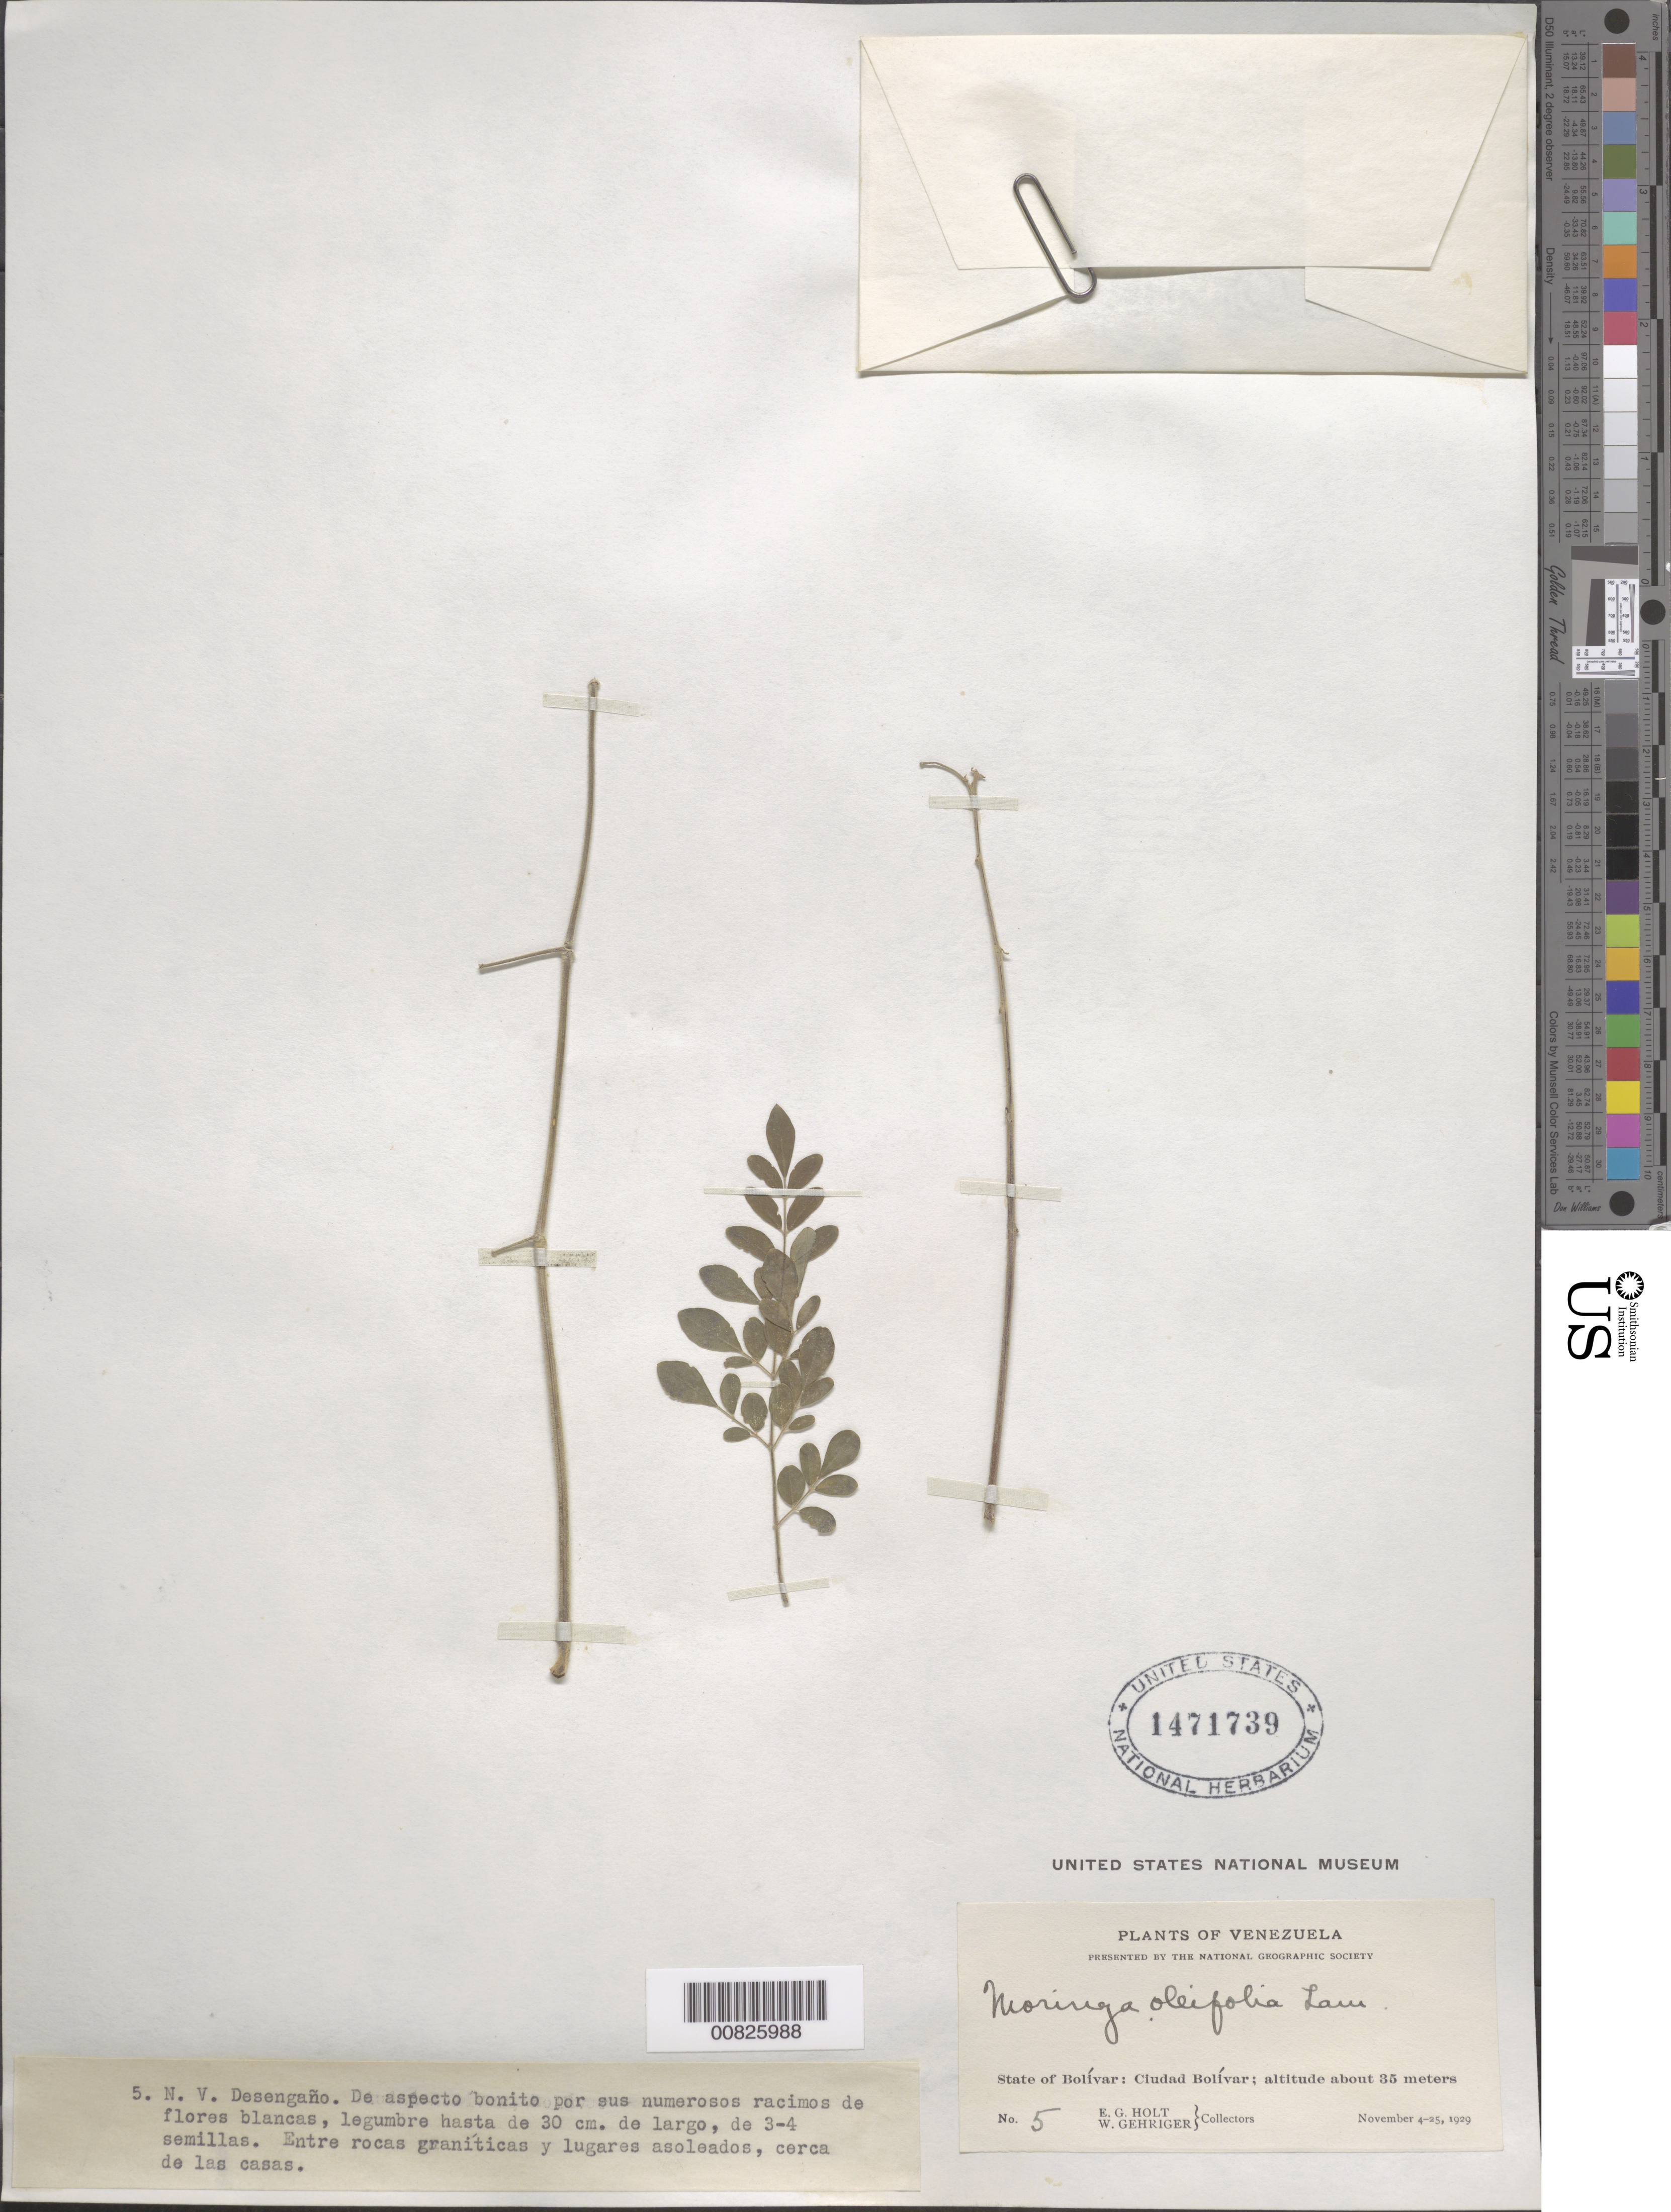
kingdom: Plantae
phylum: Tracheophyta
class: Magnoliopsida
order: Brassicales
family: Moringaceae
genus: Moringa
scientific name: Moringa oleifera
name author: Lam.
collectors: E. Holt & W. Gehriger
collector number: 5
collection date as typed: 4-Nov-29 to 25-Nov-29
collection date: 1929-11-04/1929-11-25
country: Venezuela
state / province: Bolívar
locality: Ciudad Bolívar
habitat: Entre rocas graníticas y lugares asoleados, cerca de las casas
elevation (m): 35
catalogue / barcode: US 1471739